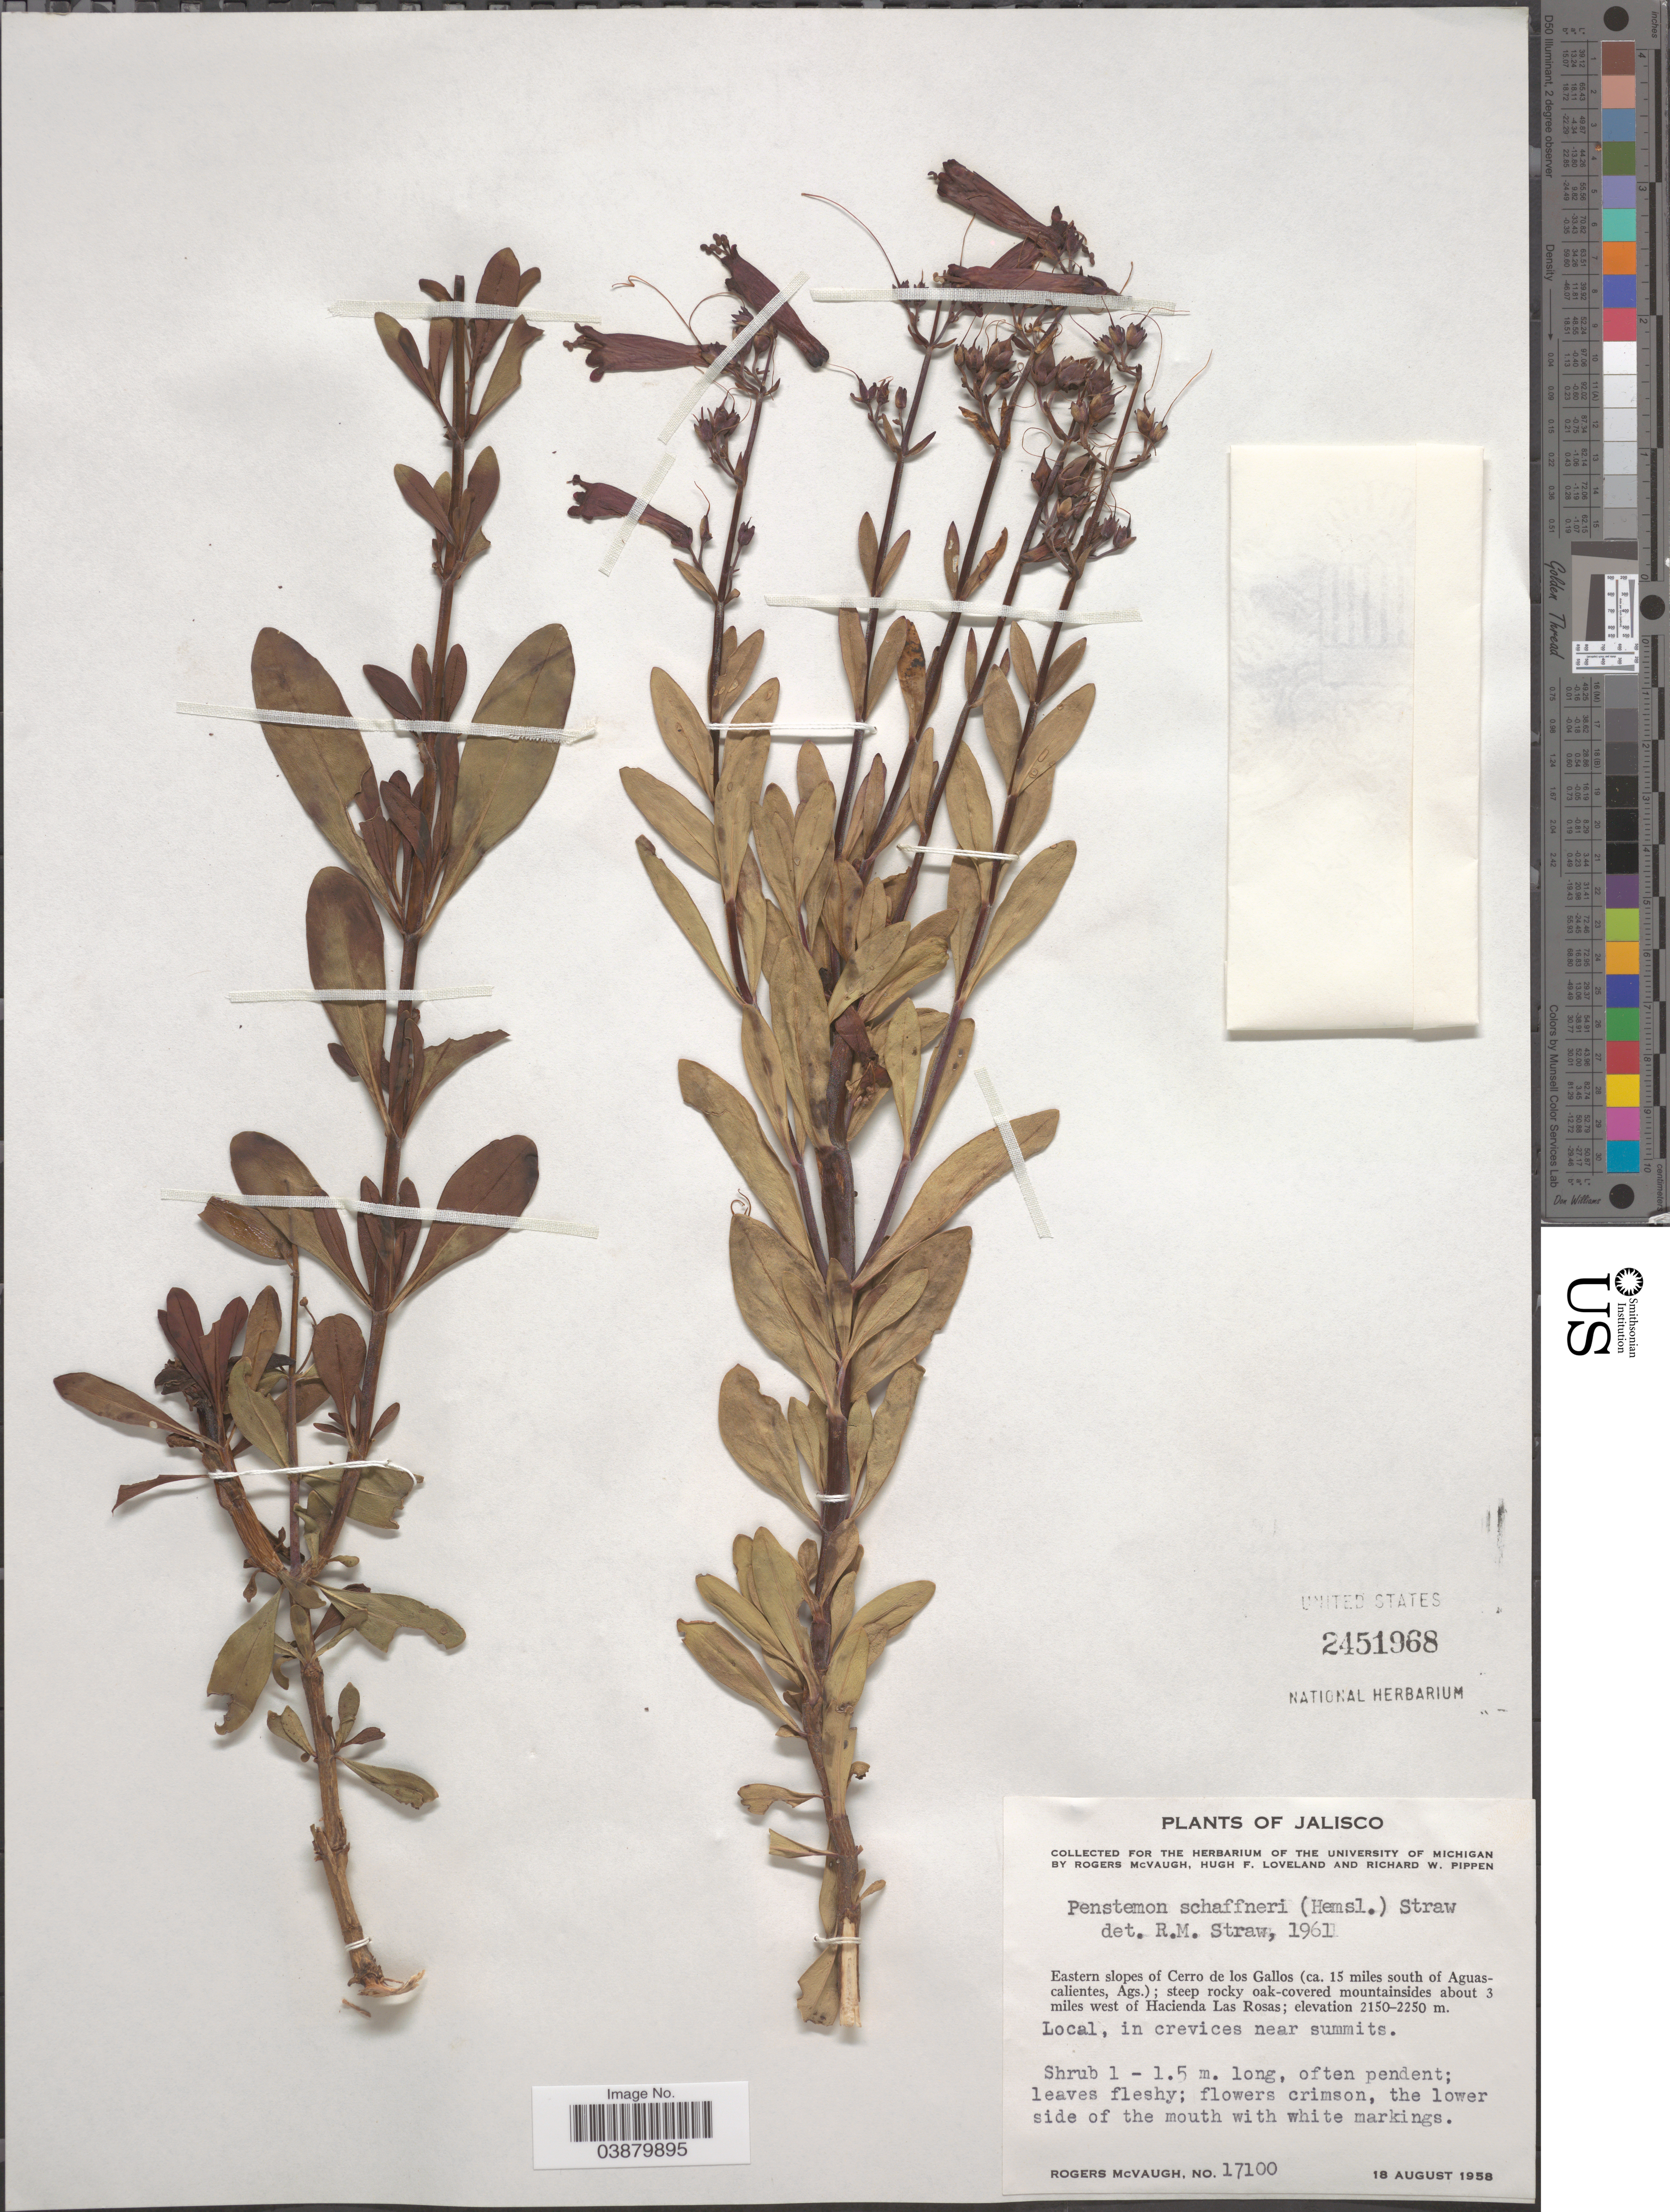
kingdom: Plantae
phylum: Tracheophyta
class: Magnoliopsida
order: Lamiales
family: Plantaginaceae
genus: Penstemon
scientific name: Penstemon schaffneri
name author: (Hemsl.) Straw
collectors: R. McVaugh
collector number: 17100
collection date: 1958-08-18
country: Mexico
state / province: Jalisco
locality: Eastern slopes of Cerro de los Gallos (ca. 15 miles south of Aguascalientes, Ags.); steep rocky oak-covered mountainsides about 3 miles west of Hacienda Las Rosas.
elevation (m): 2150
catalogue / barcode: US 2451968